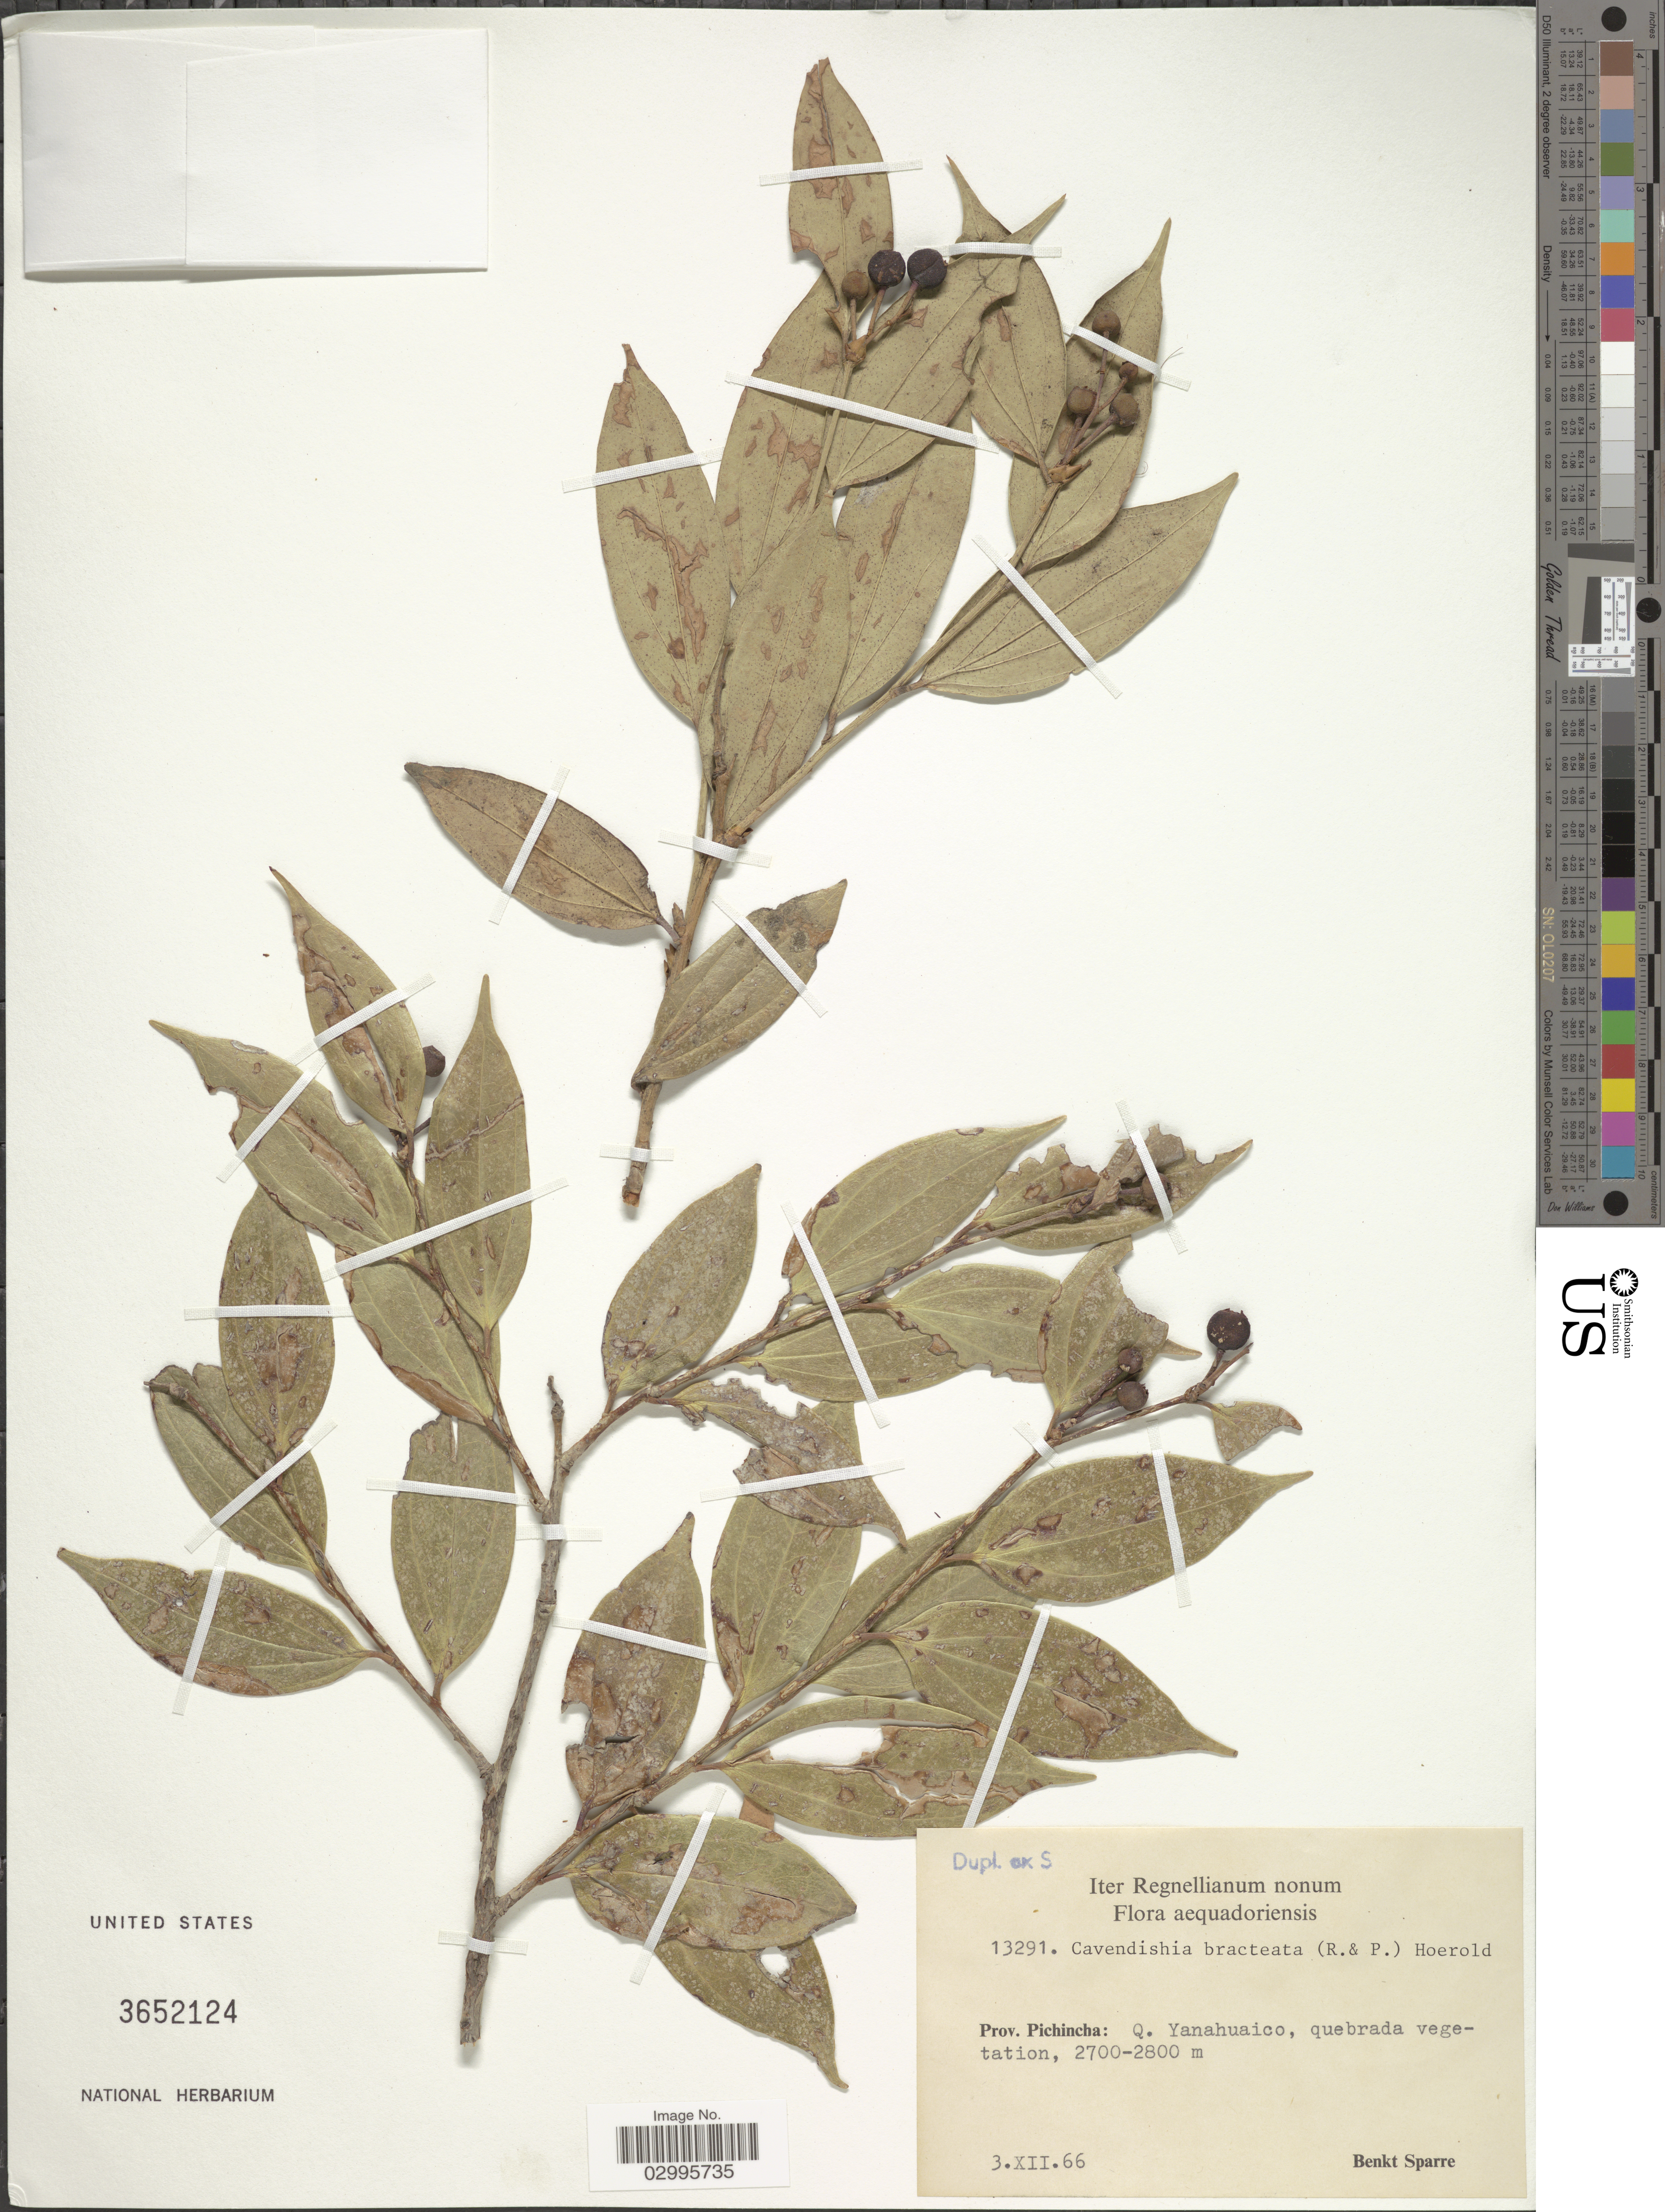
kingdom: Plantae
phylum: Tracheophyta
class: Magnoliopsida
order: Ericales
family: Ericaceae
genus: Cavendishia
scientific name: Cavendishia bracteata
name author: (Ruiz & Pav. ex J. St.-Hil.) Hoerold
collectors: B. Sparre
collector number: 13291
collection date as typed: Transcribed d/m/y: 3/12/66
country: Ecuador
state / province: Pichincha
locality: Q. Yanahuaico, quebrada vegetation.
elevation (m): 2700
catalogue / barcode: US 3652124